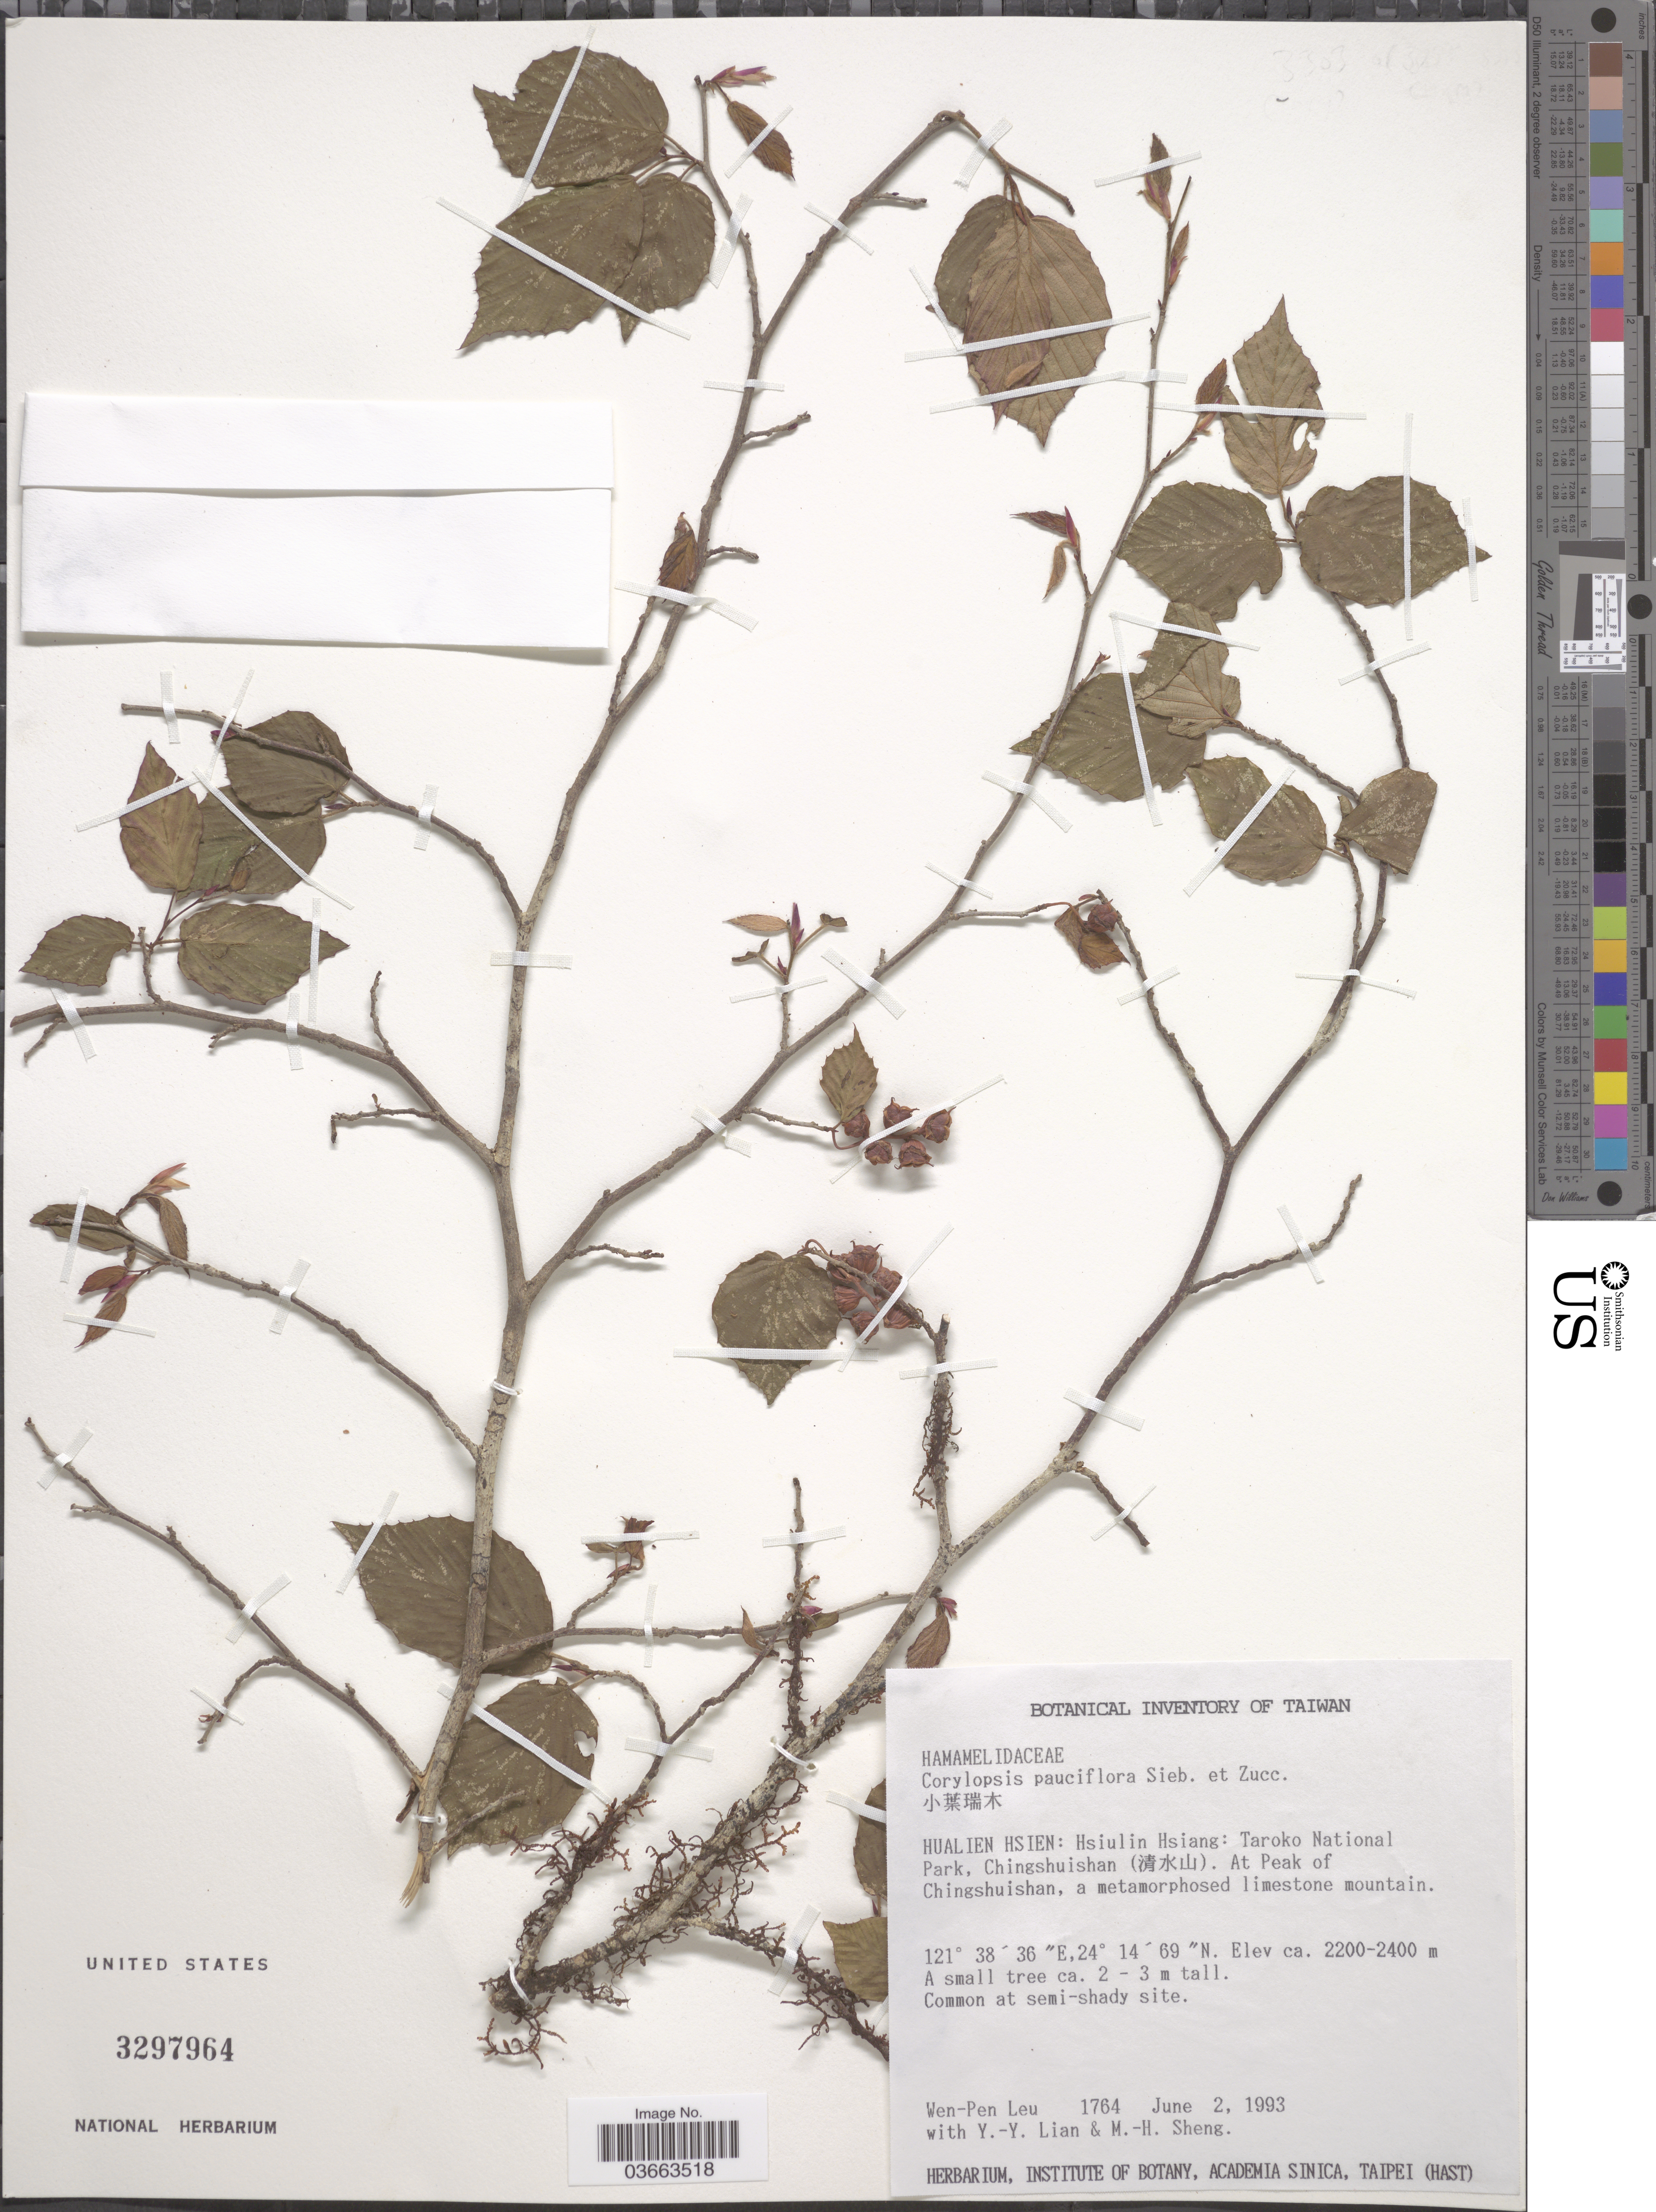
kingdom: Plantae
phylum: Tracheophyta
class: Magnoliopsida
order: Saxifragales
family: Hamamelidaceae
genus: Corylopsis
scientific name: Corylopsis pauciflora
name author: Siebold & Zucc.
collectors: W. Leu, Y. Lian & M. Sheng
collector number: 1764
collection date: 1993-06-02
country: Taiwan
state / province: Hualien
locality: Hualien Hsien: Hsiulin Hsiang: Taroko National Park, Chingshuishan (X). At Peak of Chingshuishan.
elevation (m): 2200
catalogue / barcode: US 3297964